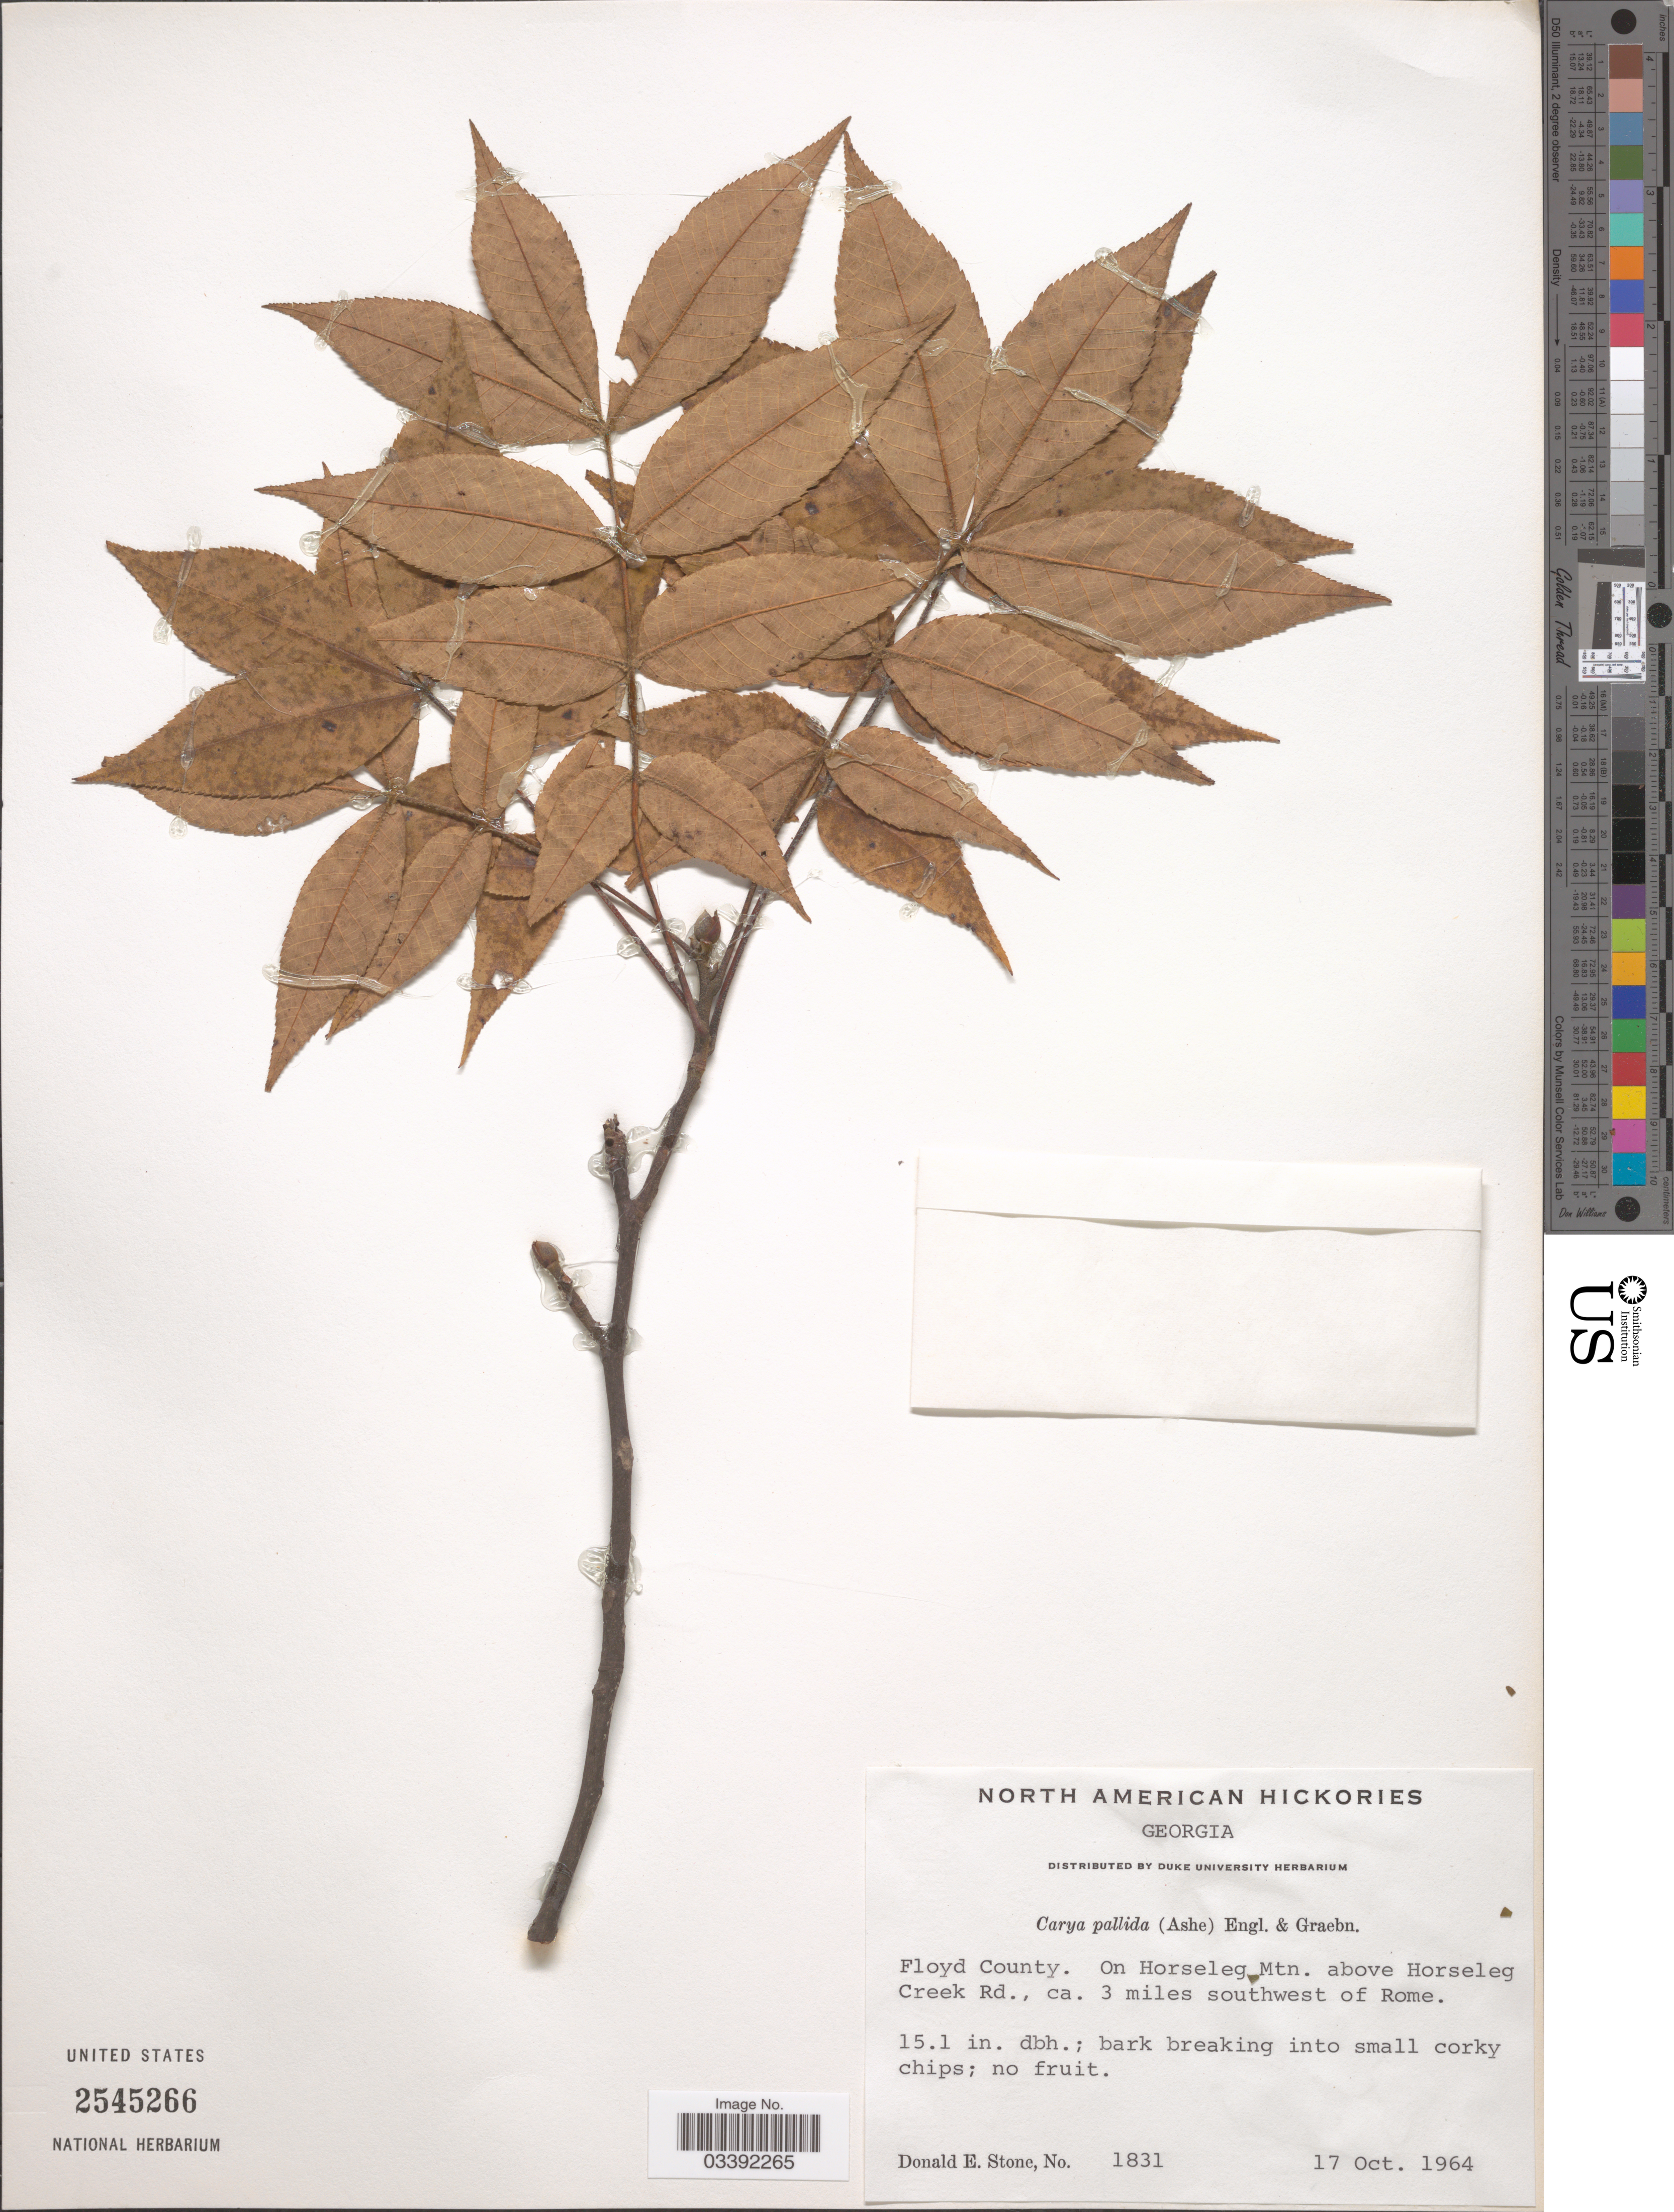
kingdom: Plantae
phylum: Tracheophyta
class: Magnoliopsida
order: Fagales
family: Juglandaceae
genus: Carya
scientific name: Carya pallida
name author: (Ashe) Engl. & Graebner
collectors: D. Stone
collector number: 1831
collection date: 1964-10-17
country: United States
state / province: Georgia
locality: Floyd County. On Horseleg Mtn. above Horseleg Creek Rd., ca. 3 miles southwest of Rome.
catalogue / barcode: US 2545266